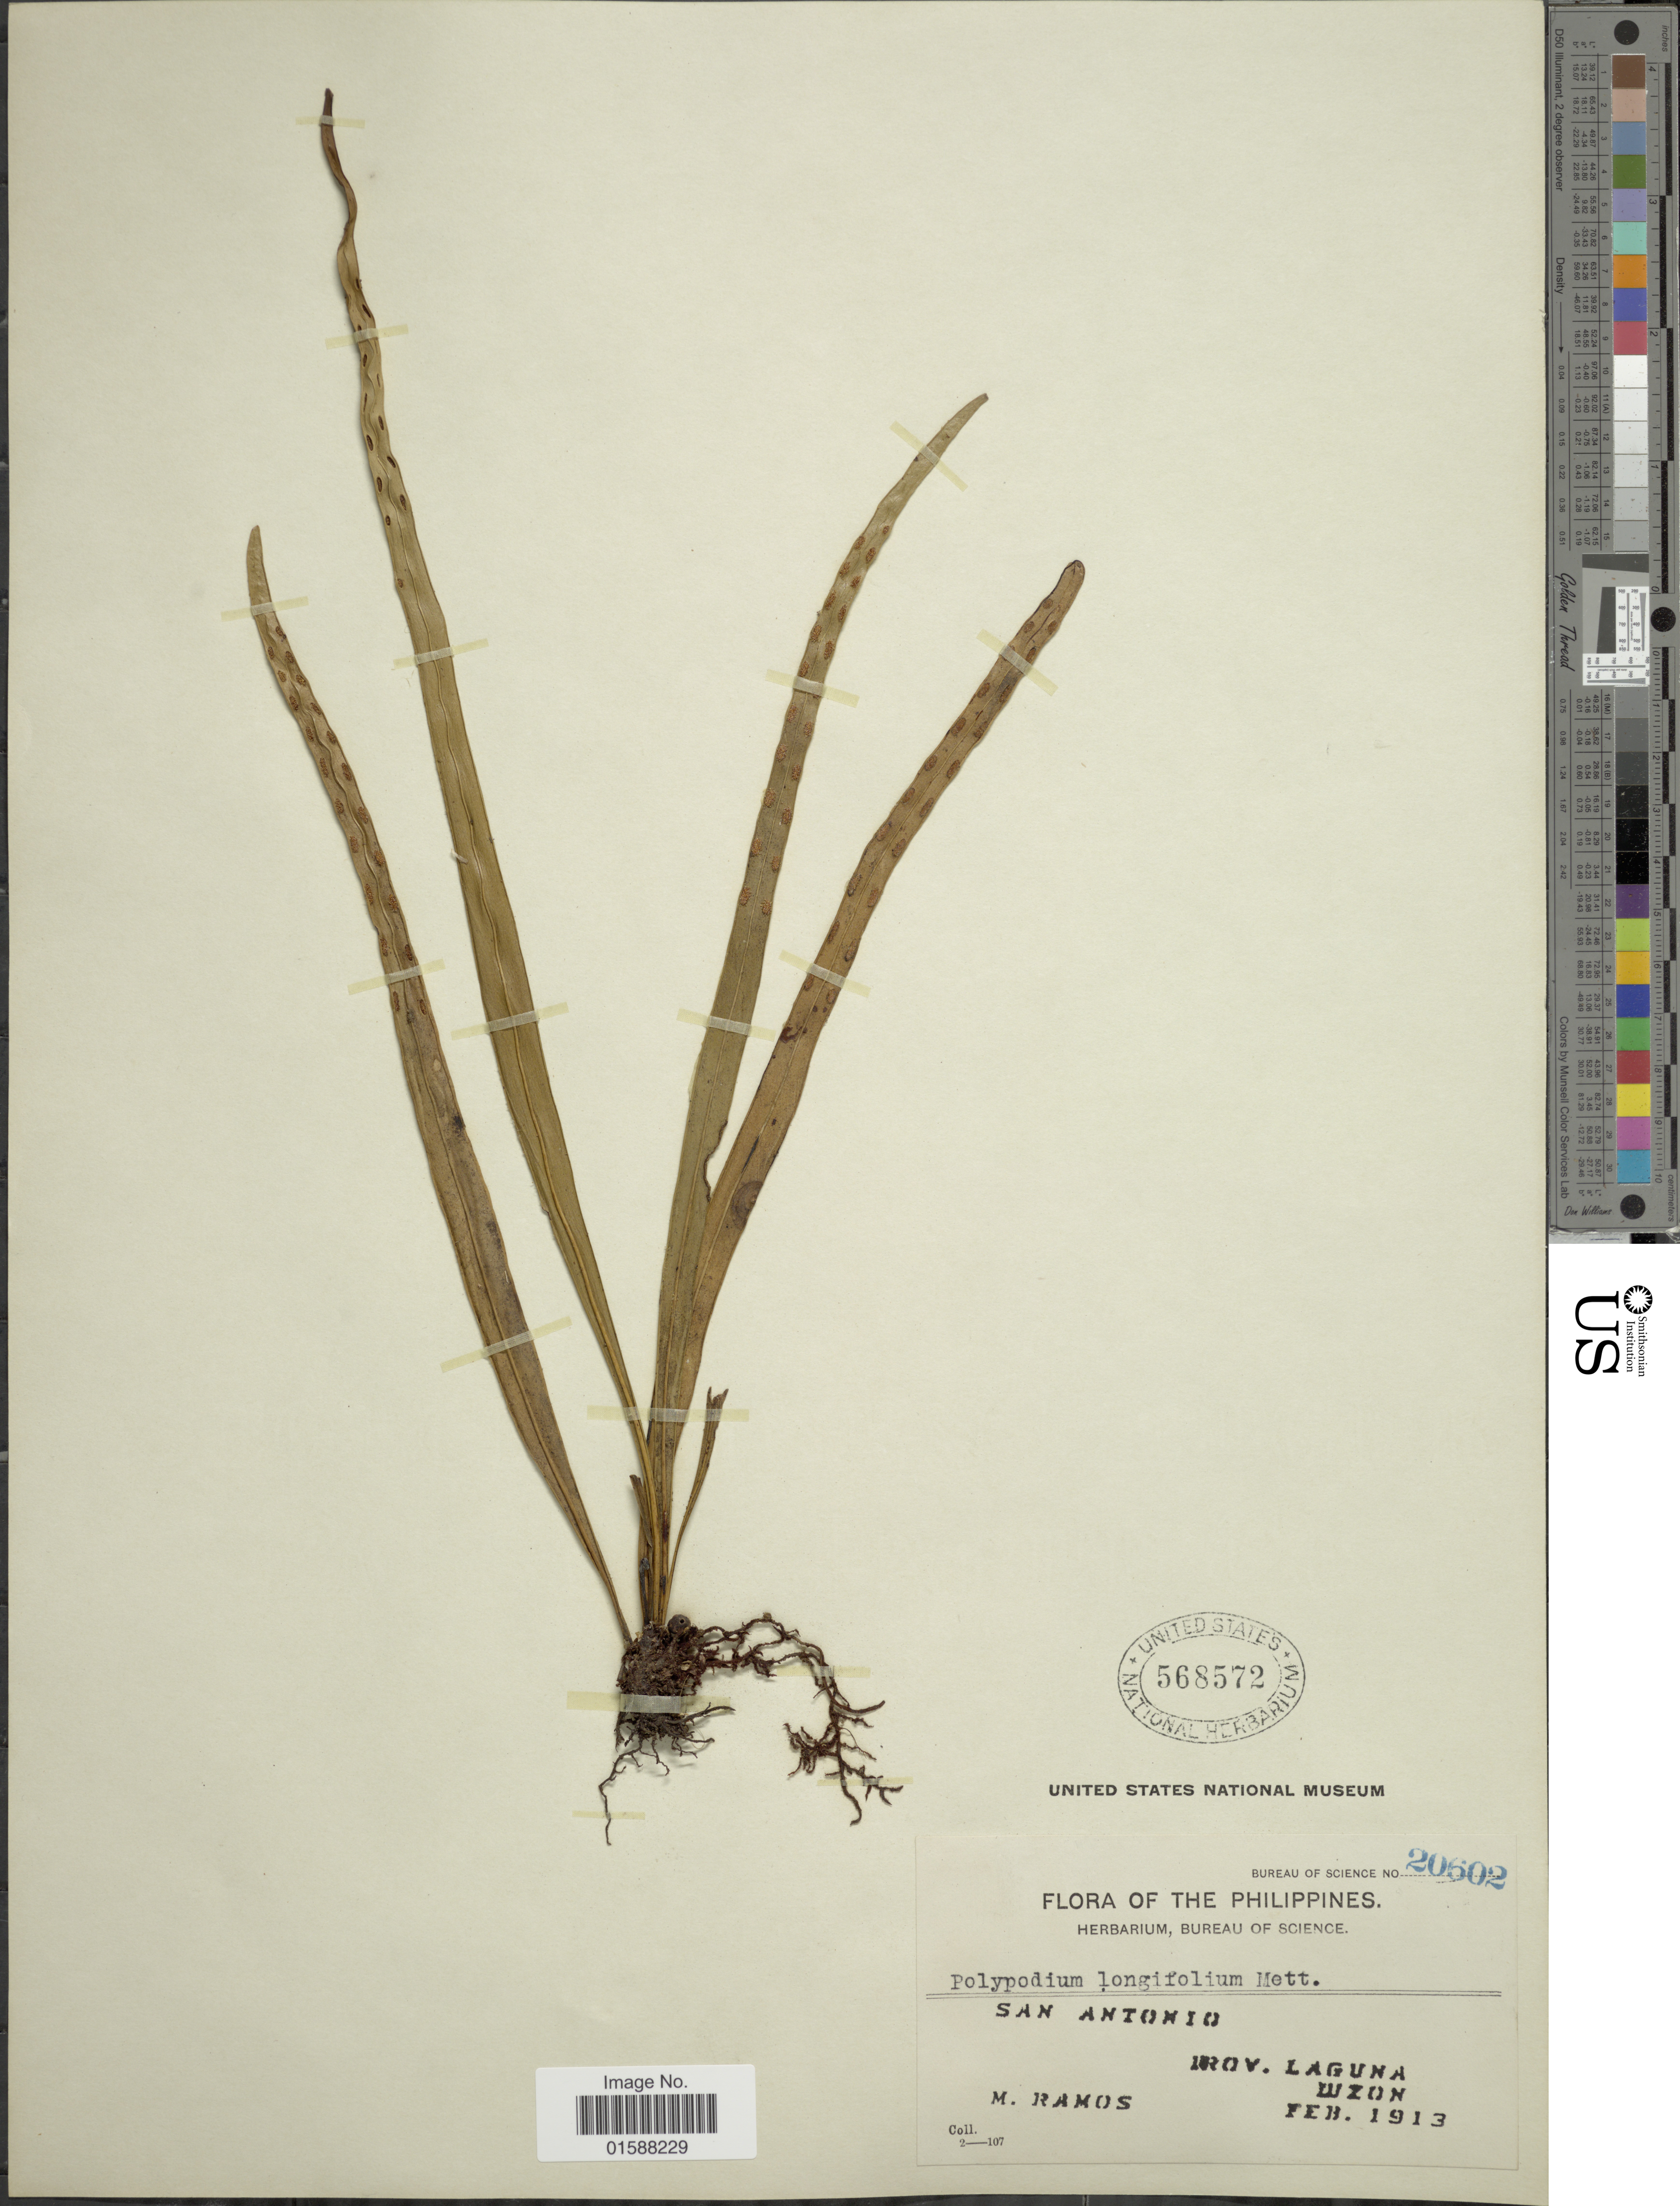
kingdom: Plantae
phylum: Tracheophyta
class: Polypodiopsida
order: Polypodiales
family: Polypodiaceae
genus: Lepisorus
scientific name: Lepisorus longifolius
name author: (Blume) Holttum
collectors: M. Ramos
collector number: Bureau of Science 20602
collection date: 1913-02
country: Philippines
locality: San Antonio. Prov. Laguna, Luzon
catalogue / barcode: US 568572